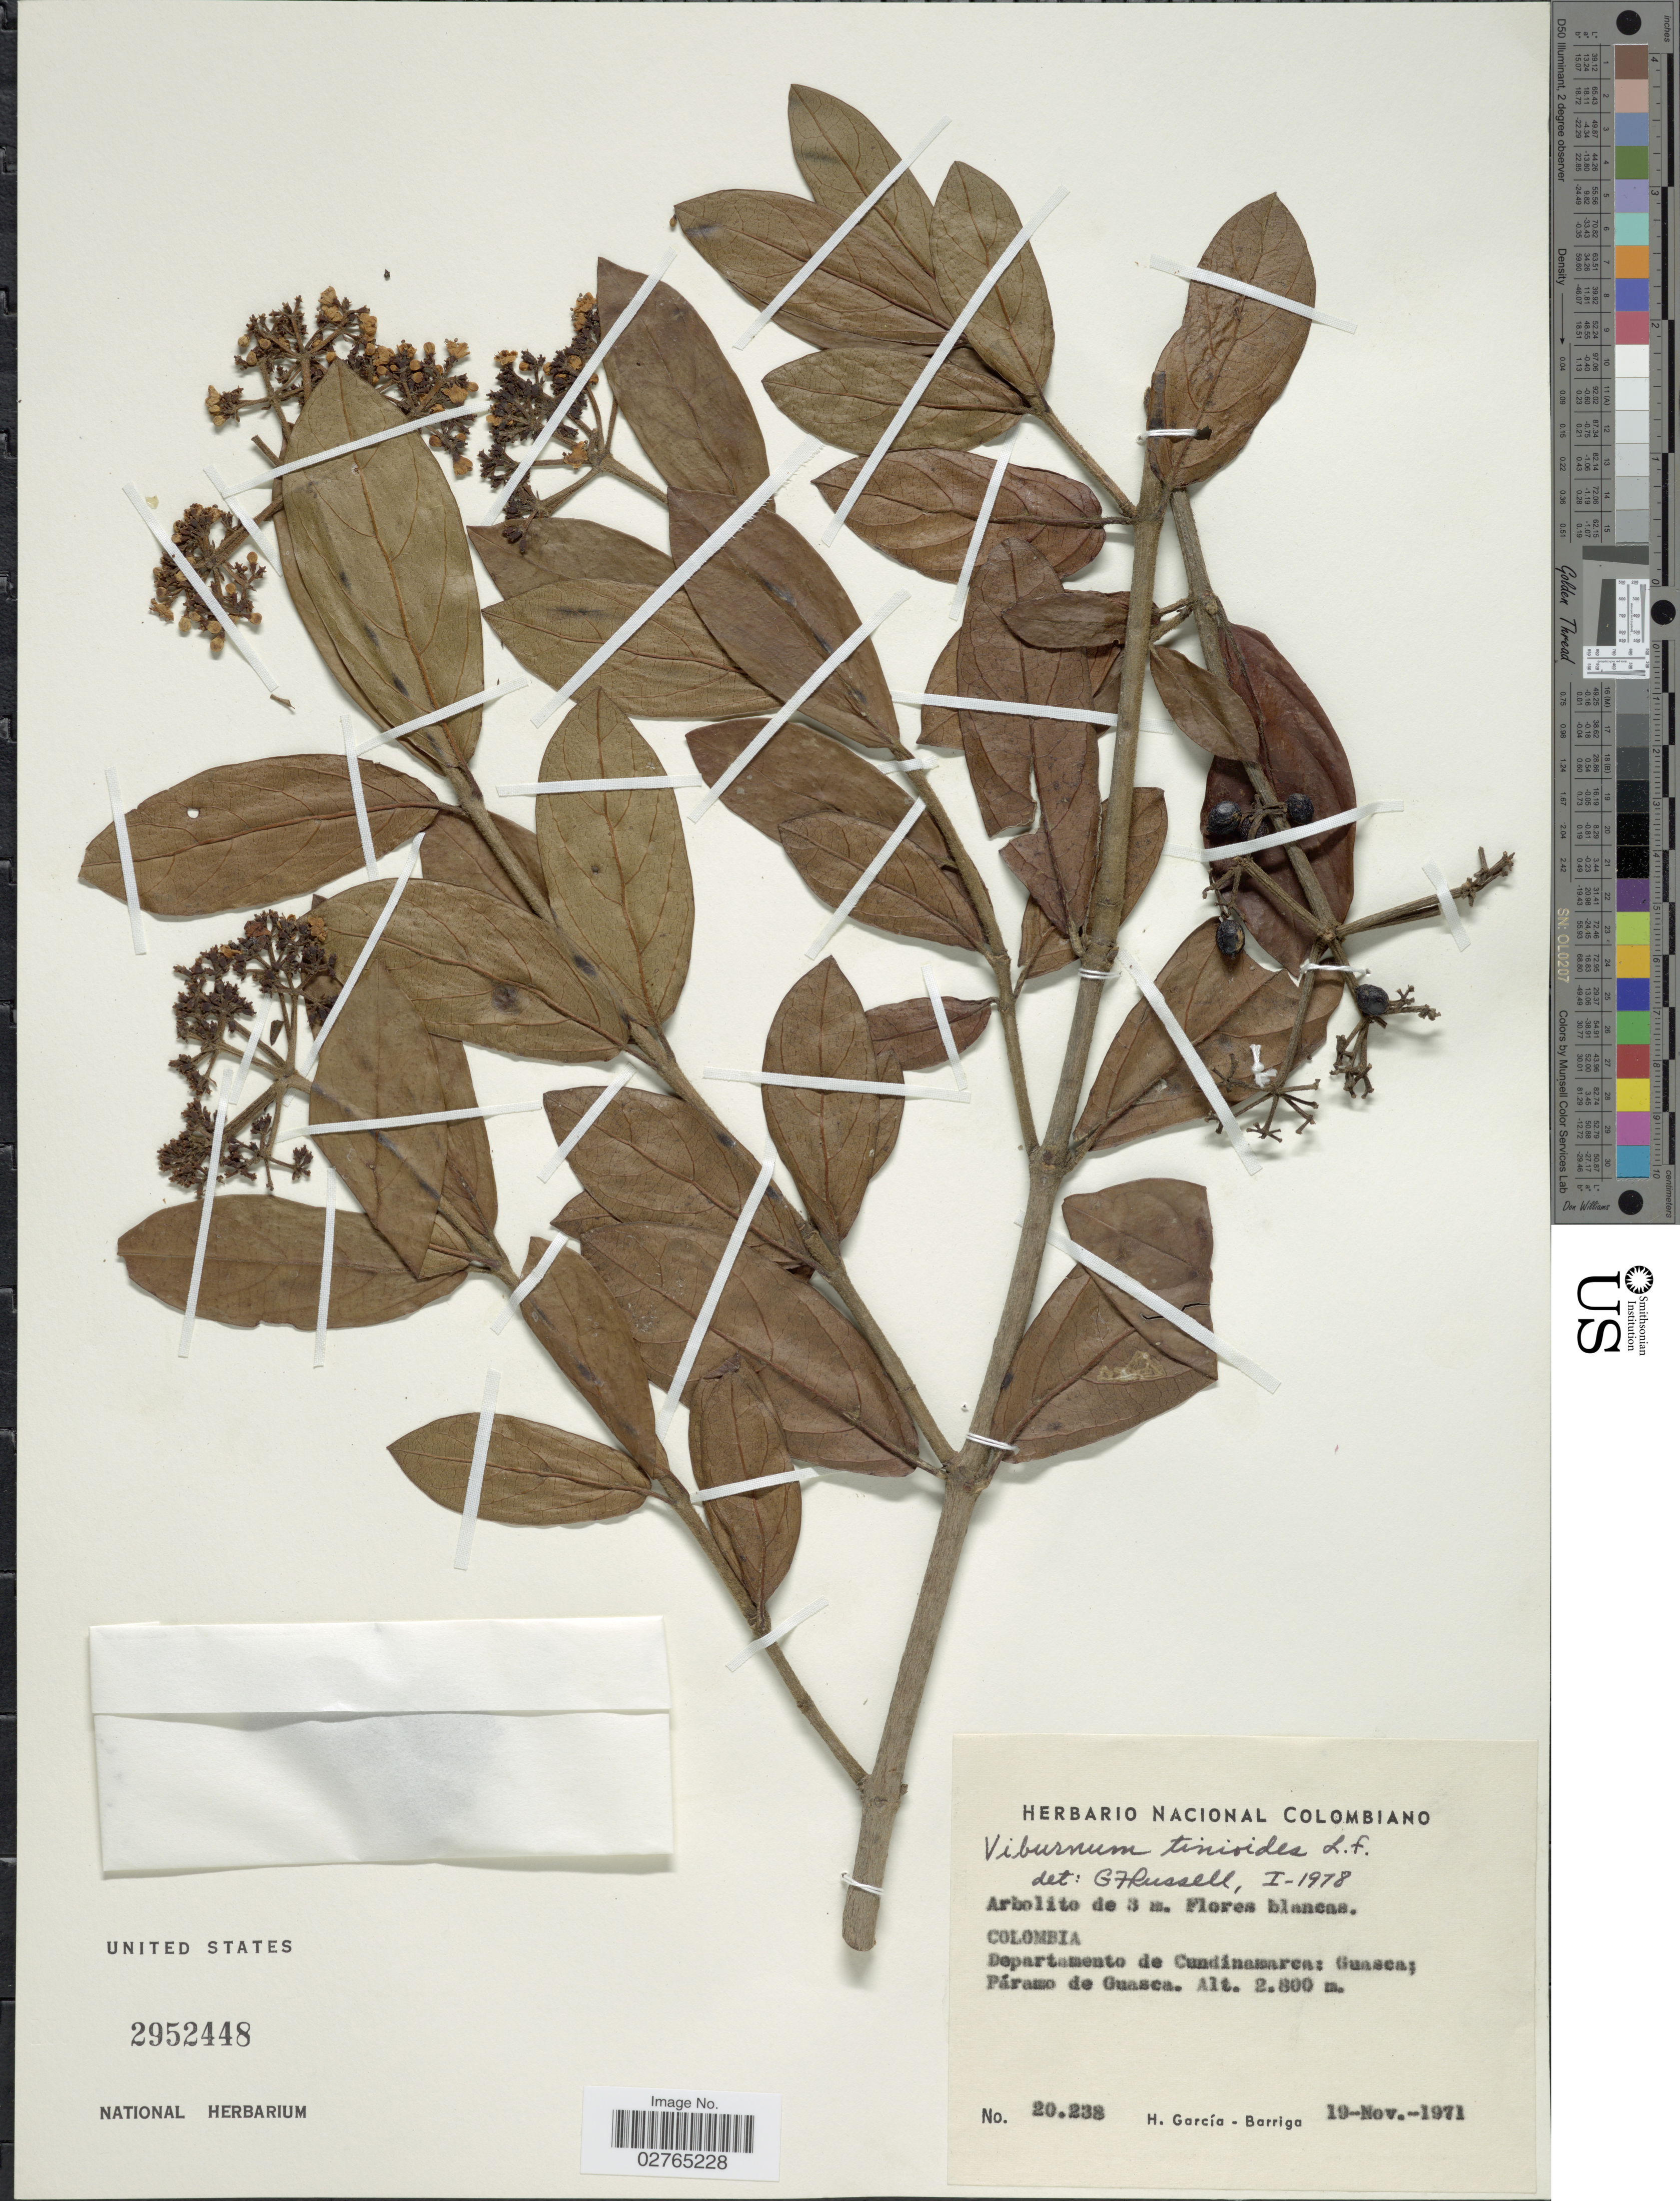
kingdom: Plantae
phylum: Tracheophyta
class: Magnoliopsida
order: Dipsacales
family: Viburnaceae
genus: Viburnum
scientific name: Viburnum tinoides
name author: L. f.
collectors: H. García Barriga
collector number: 20238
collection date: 1971-11-19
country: Colombia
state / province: Cundinamarca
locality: Departamento de Cundinamarca: Guasca; Páramo de Guasca.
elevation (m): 2800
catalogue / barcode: US 2952448